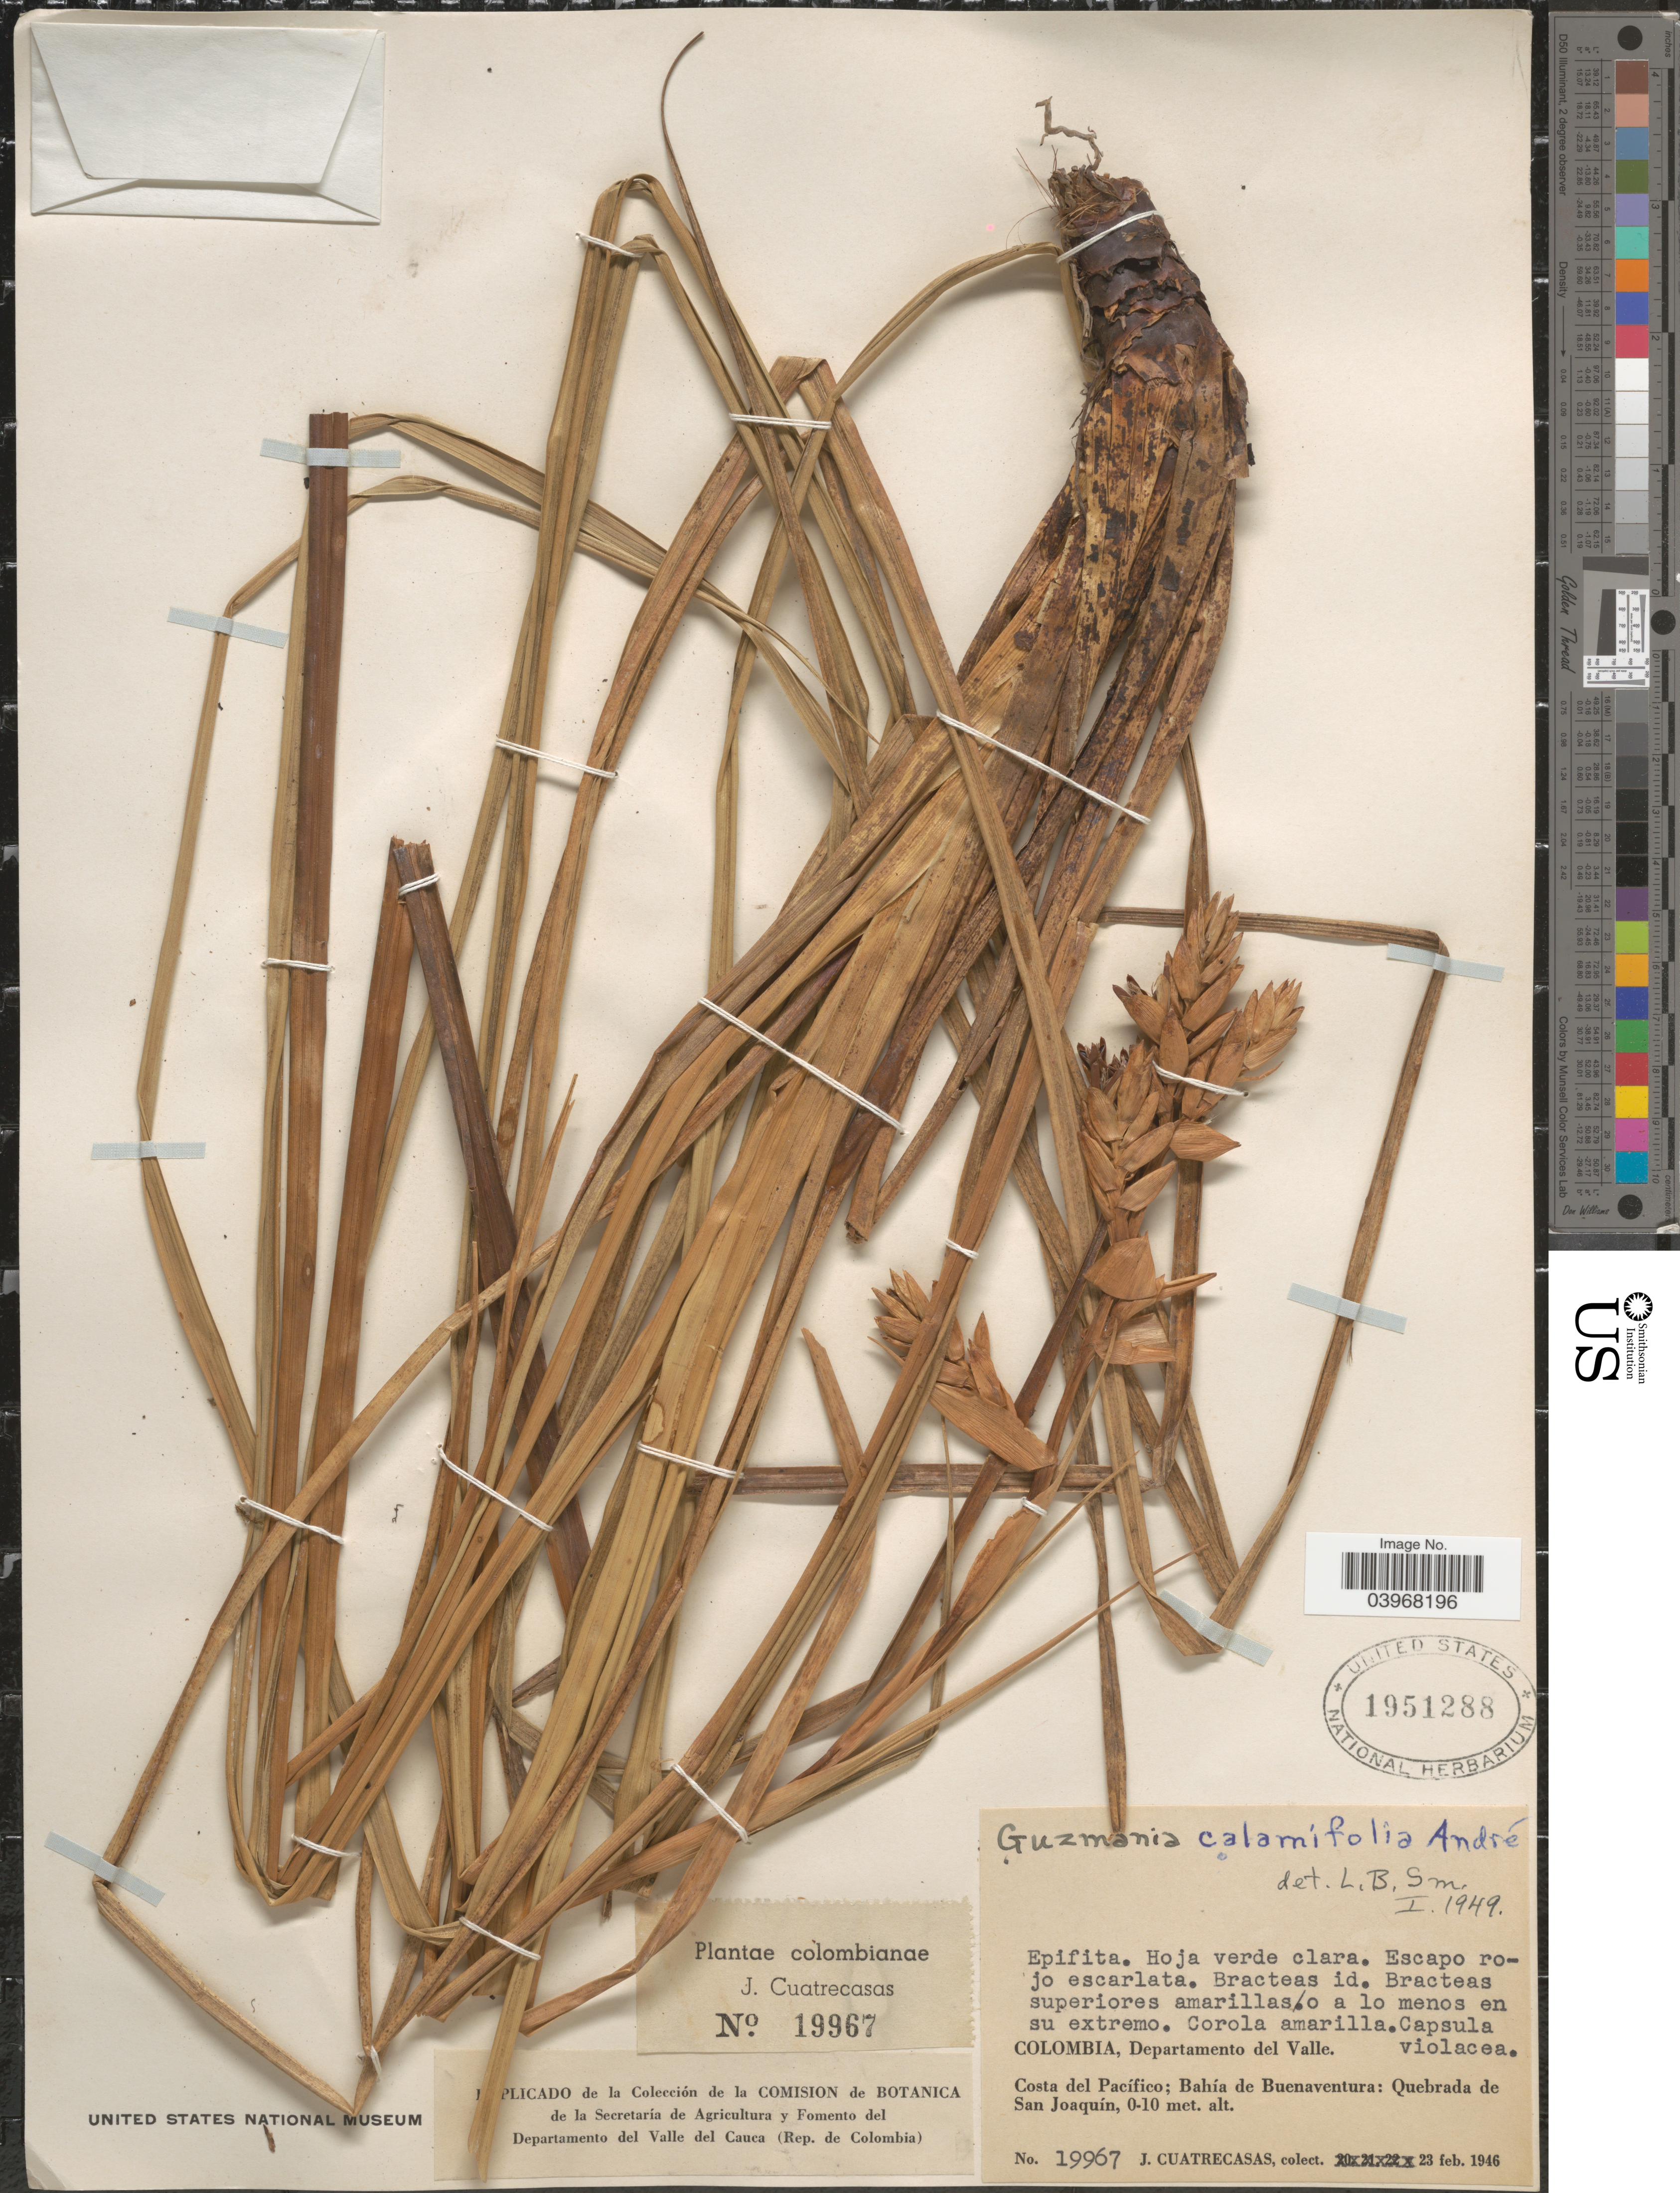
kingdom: Plantae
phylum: Tracheophyta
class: Liliopsida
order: Poales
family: Bromeliaceae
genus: Guzmania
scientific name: Guzmania calamifolia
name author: André ex Mez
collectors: J. Cuatrecasas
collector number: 19967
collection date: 1946-02-23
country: Colombia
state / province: Valle del Cauca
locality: Departamento del Valle. Costa del Pacífico; Bahía de Buenaventura: Quebrada de San Joaquín.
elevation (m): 0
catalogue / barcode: US 1951288